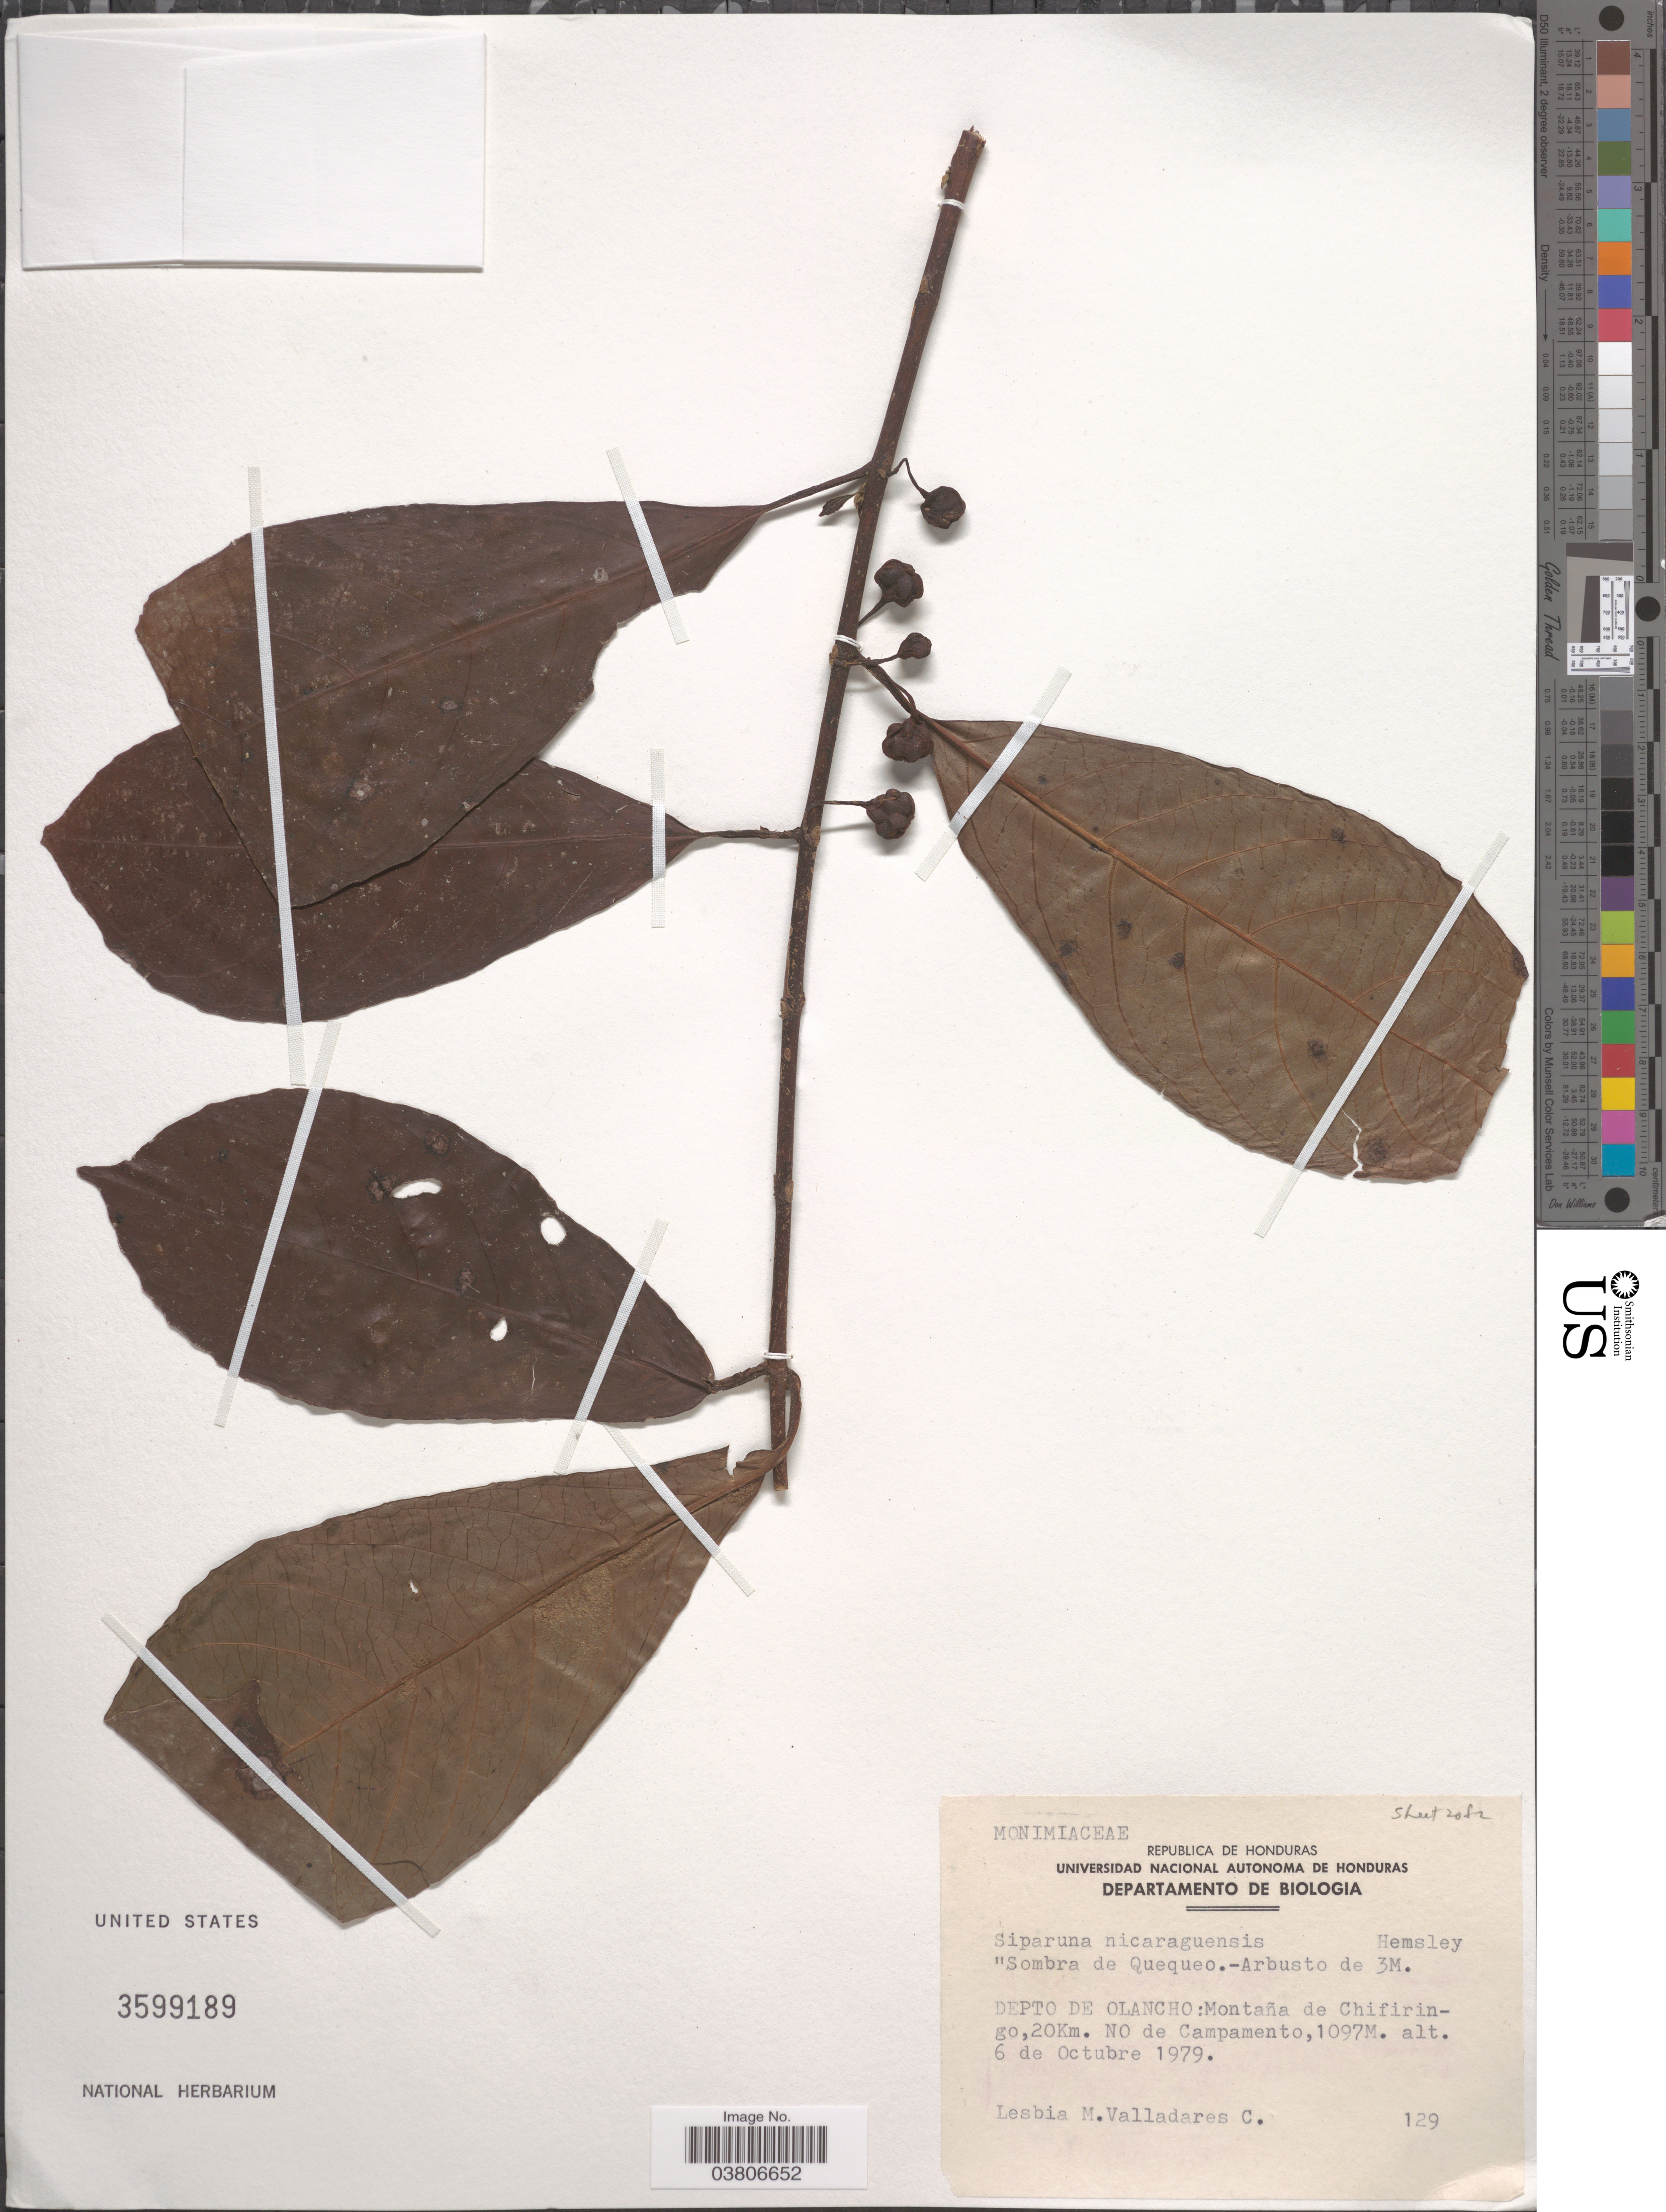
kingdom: Plantae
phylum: Tracheophyta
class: Magnoliopsida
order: Laurales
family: Siparunaceae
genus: Siparuna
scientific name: Siparuna thecaphora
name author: (Poepp. & Endl.) A. DC.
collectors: L. Valladares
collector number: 129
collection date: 1979-10-06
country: Honduras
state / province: Olancho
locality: Depto de Olancho: Montaña de Chifiringo, 20 Km. NO de Campamento.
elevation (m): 1097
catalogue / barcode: US 3599189